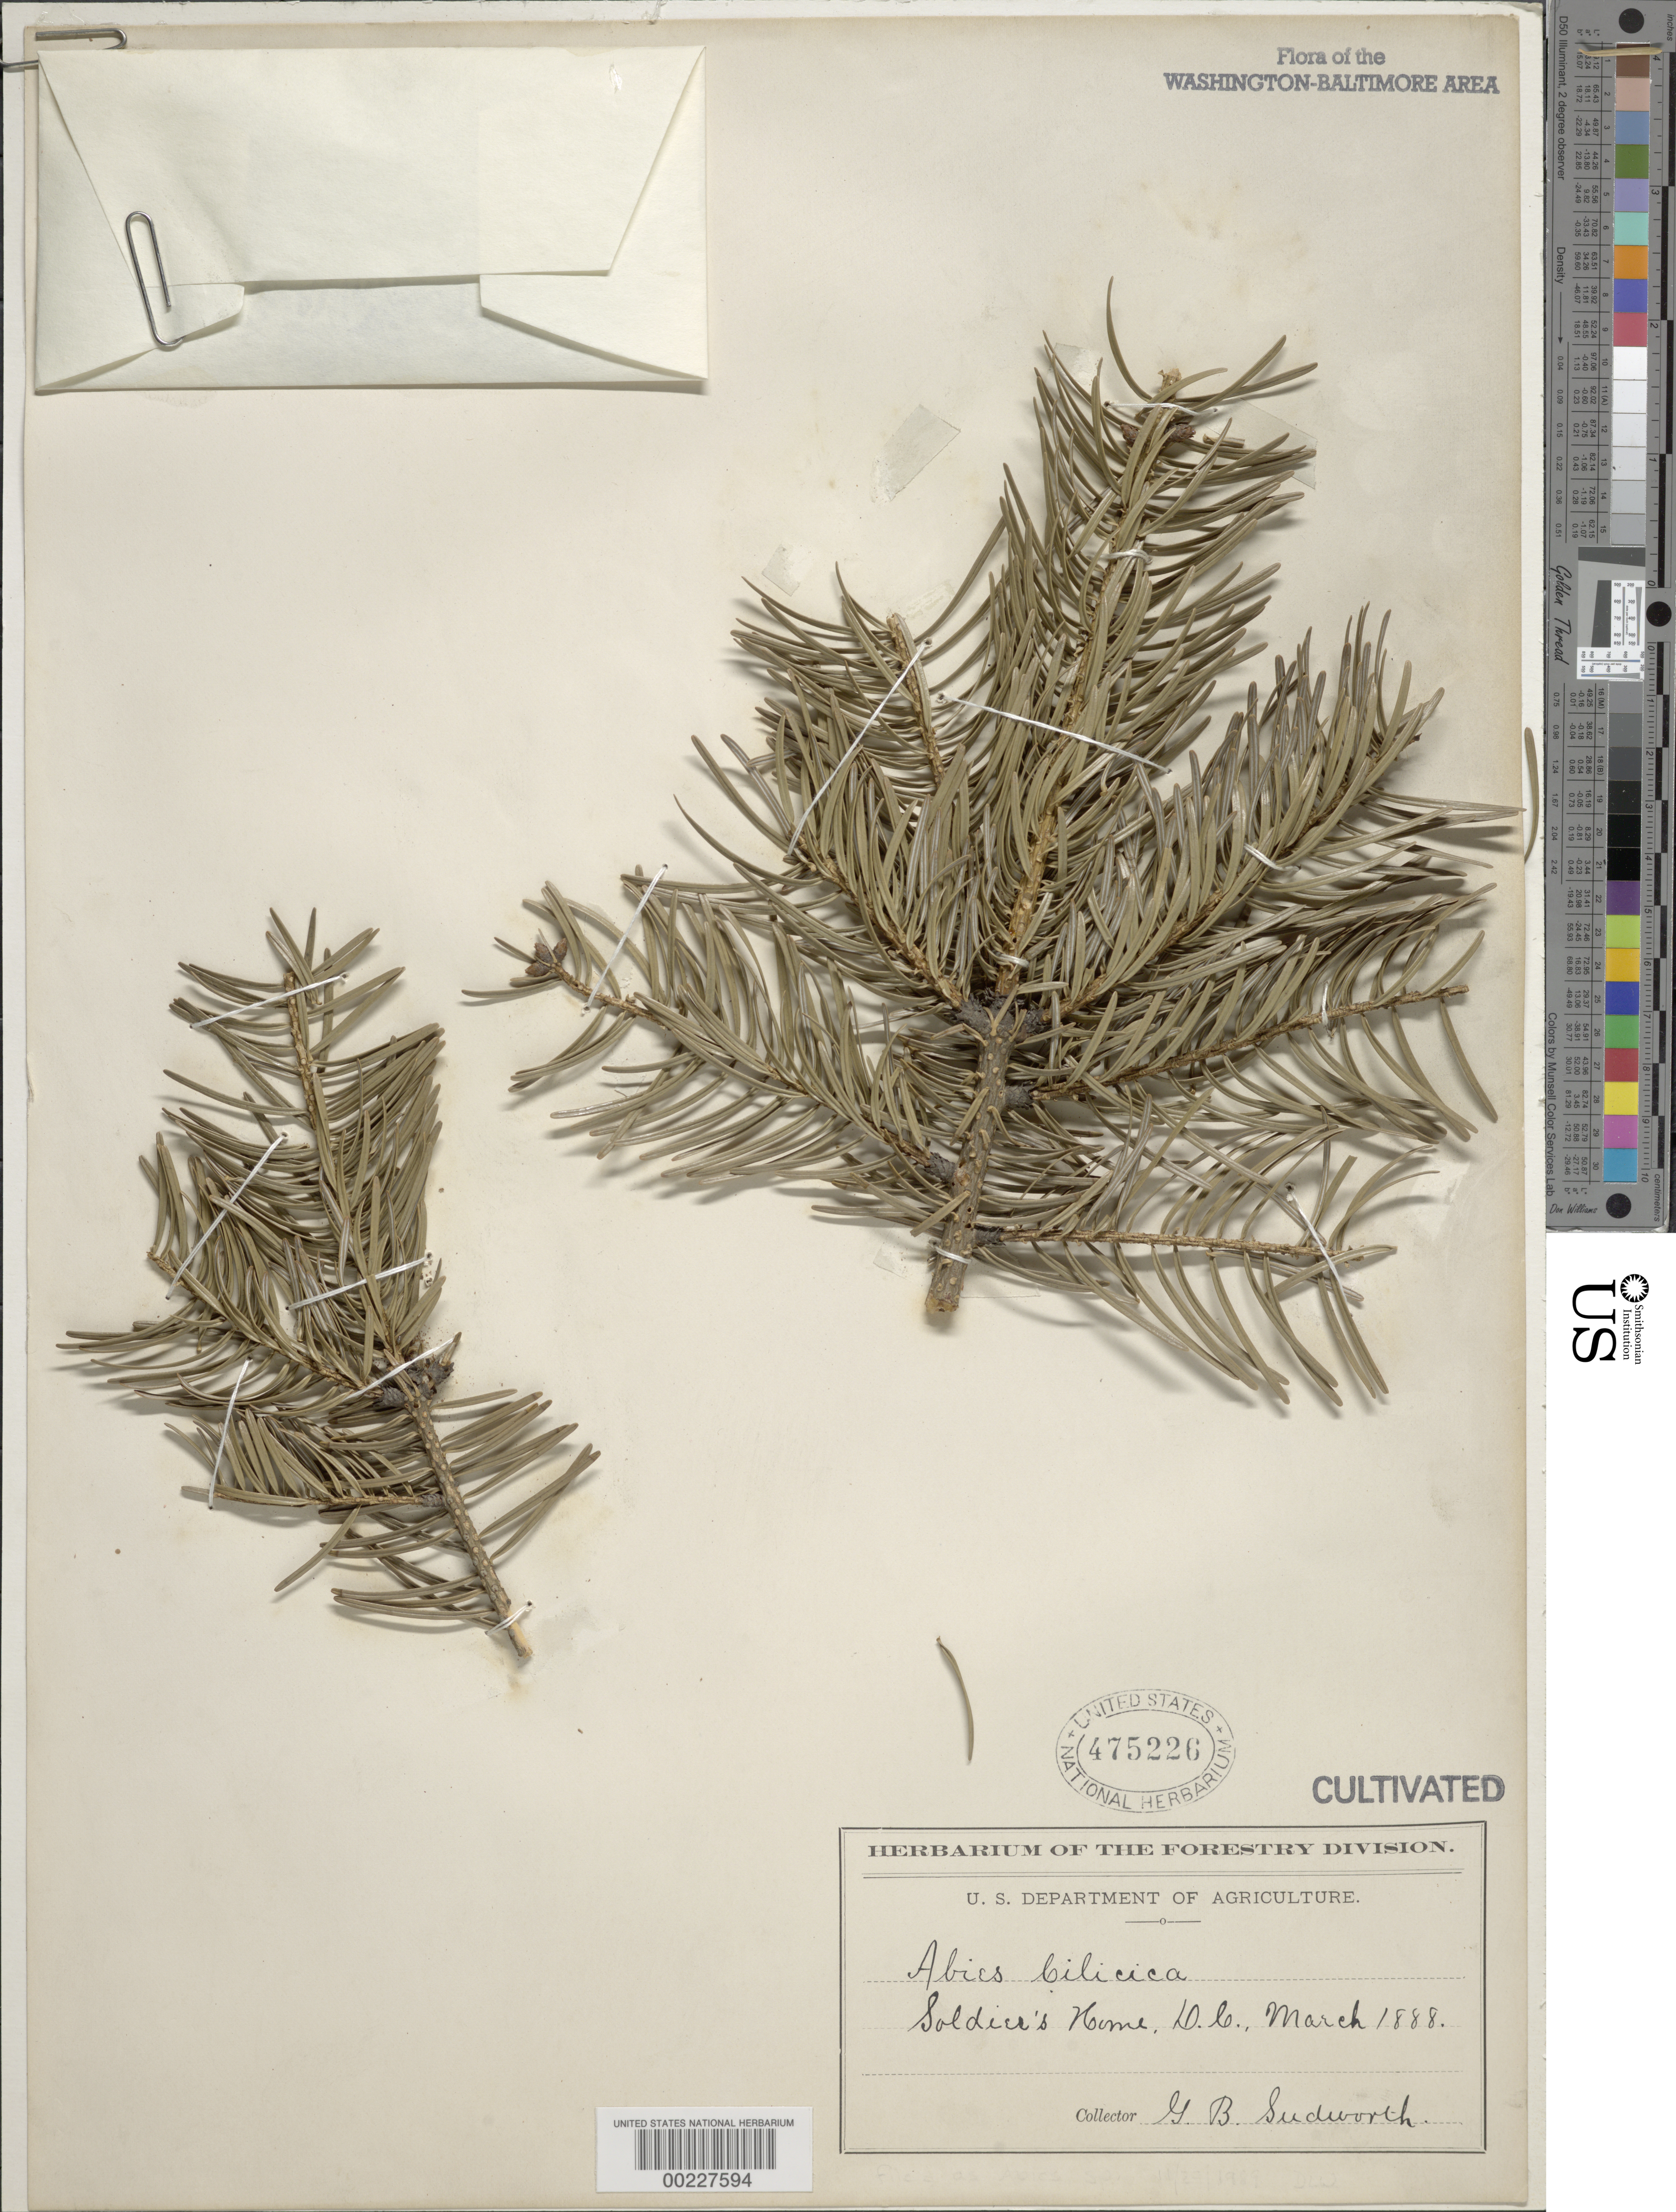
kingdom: Plantae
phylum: Tracheophyta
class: Pinopsida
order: Pinales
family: Pinaceae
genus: Abies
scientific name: Abies cilicica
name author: (Antoine & Kotschy) Carrière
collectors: G. B. Sudworth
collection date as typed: Mar 1888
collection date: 1888-03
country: United States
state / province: District of Columbia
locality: Soldier's Home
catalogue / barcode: US 475226